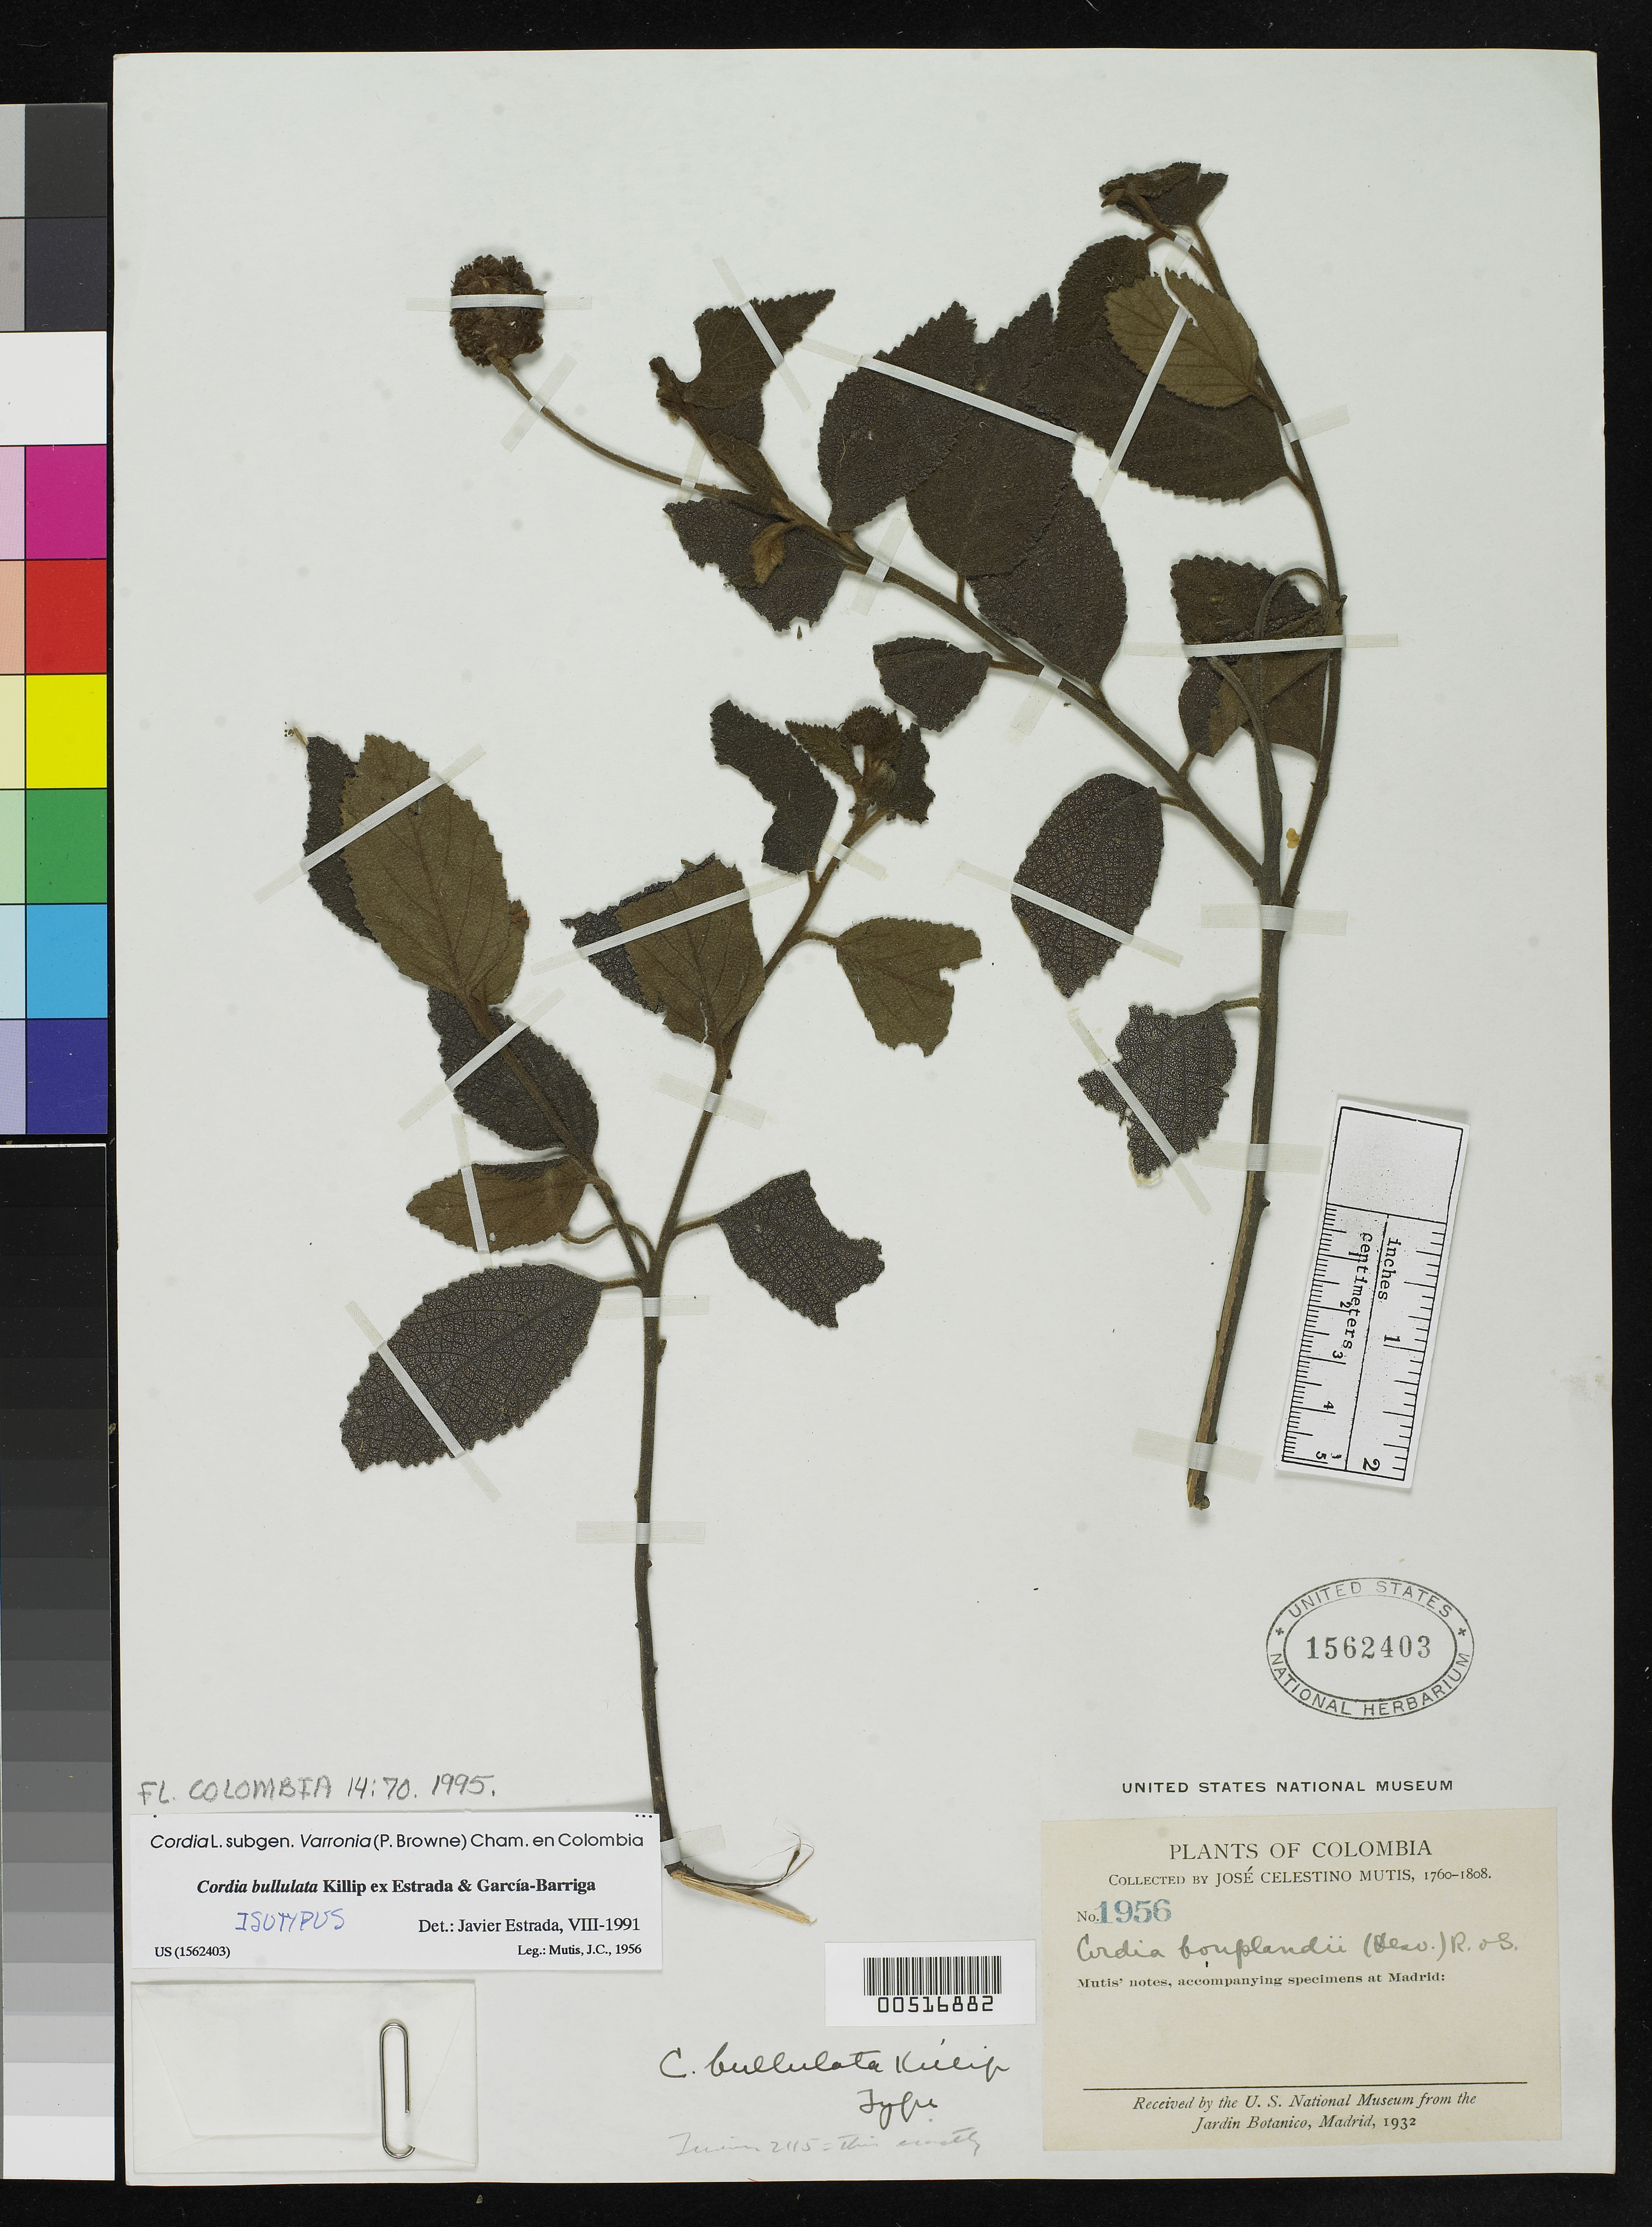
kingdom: Plantae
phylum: Tracheophyta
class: Magnoliopsida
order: Boraginales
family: Cordiaceae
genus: Cordia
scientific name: Cordia bullulata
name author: Killip ex J. Estrada & García-Barr.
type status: Isotype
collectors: J. C. B. Mutis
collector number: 1956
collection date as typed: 1760 to -- --- 1808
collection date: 1760/1808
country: Colombia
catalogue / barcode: US 1562403